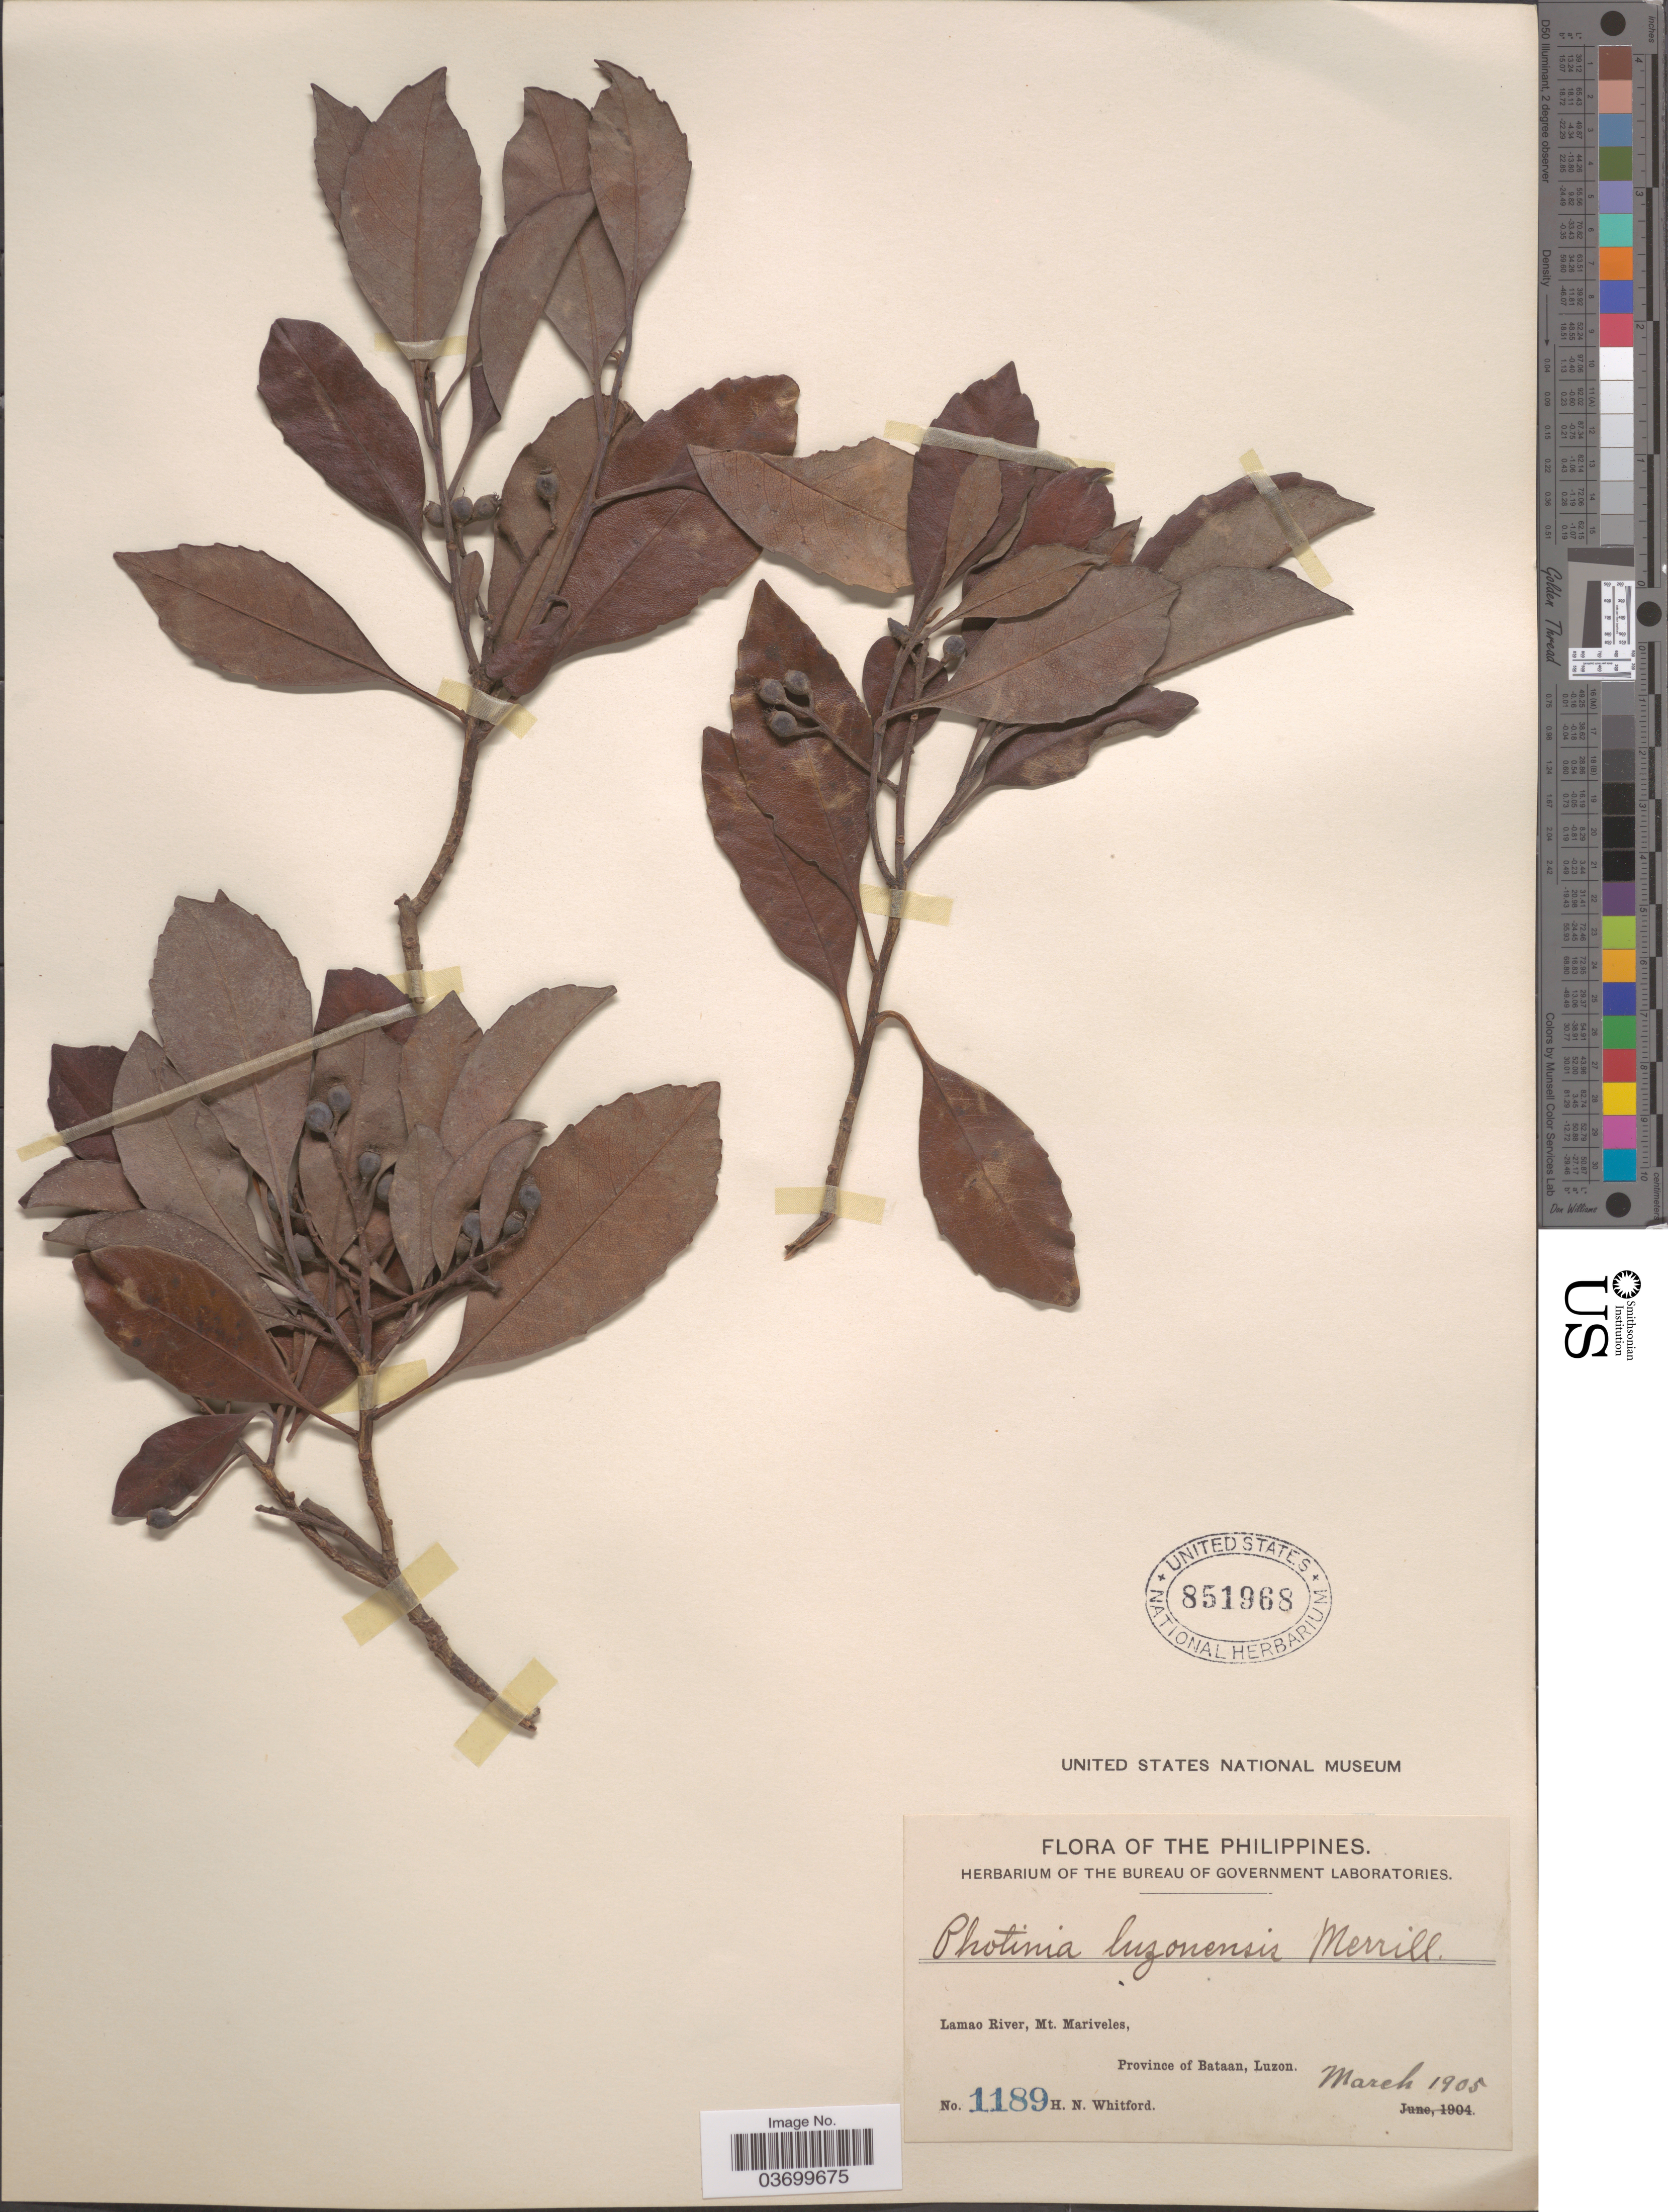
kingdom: Plantae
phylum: Tracheophyta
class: Magnoliopsida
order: Rosales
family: Rosaceae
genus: Photinia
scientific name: Photinia luzonensis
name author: Merr.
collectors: H. N. Whitford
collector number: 1189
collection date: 1905-03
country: Philippines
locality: Lamao River, Mt. Mariveles, Province of Bataan, Luzon.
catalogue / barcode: US 851968